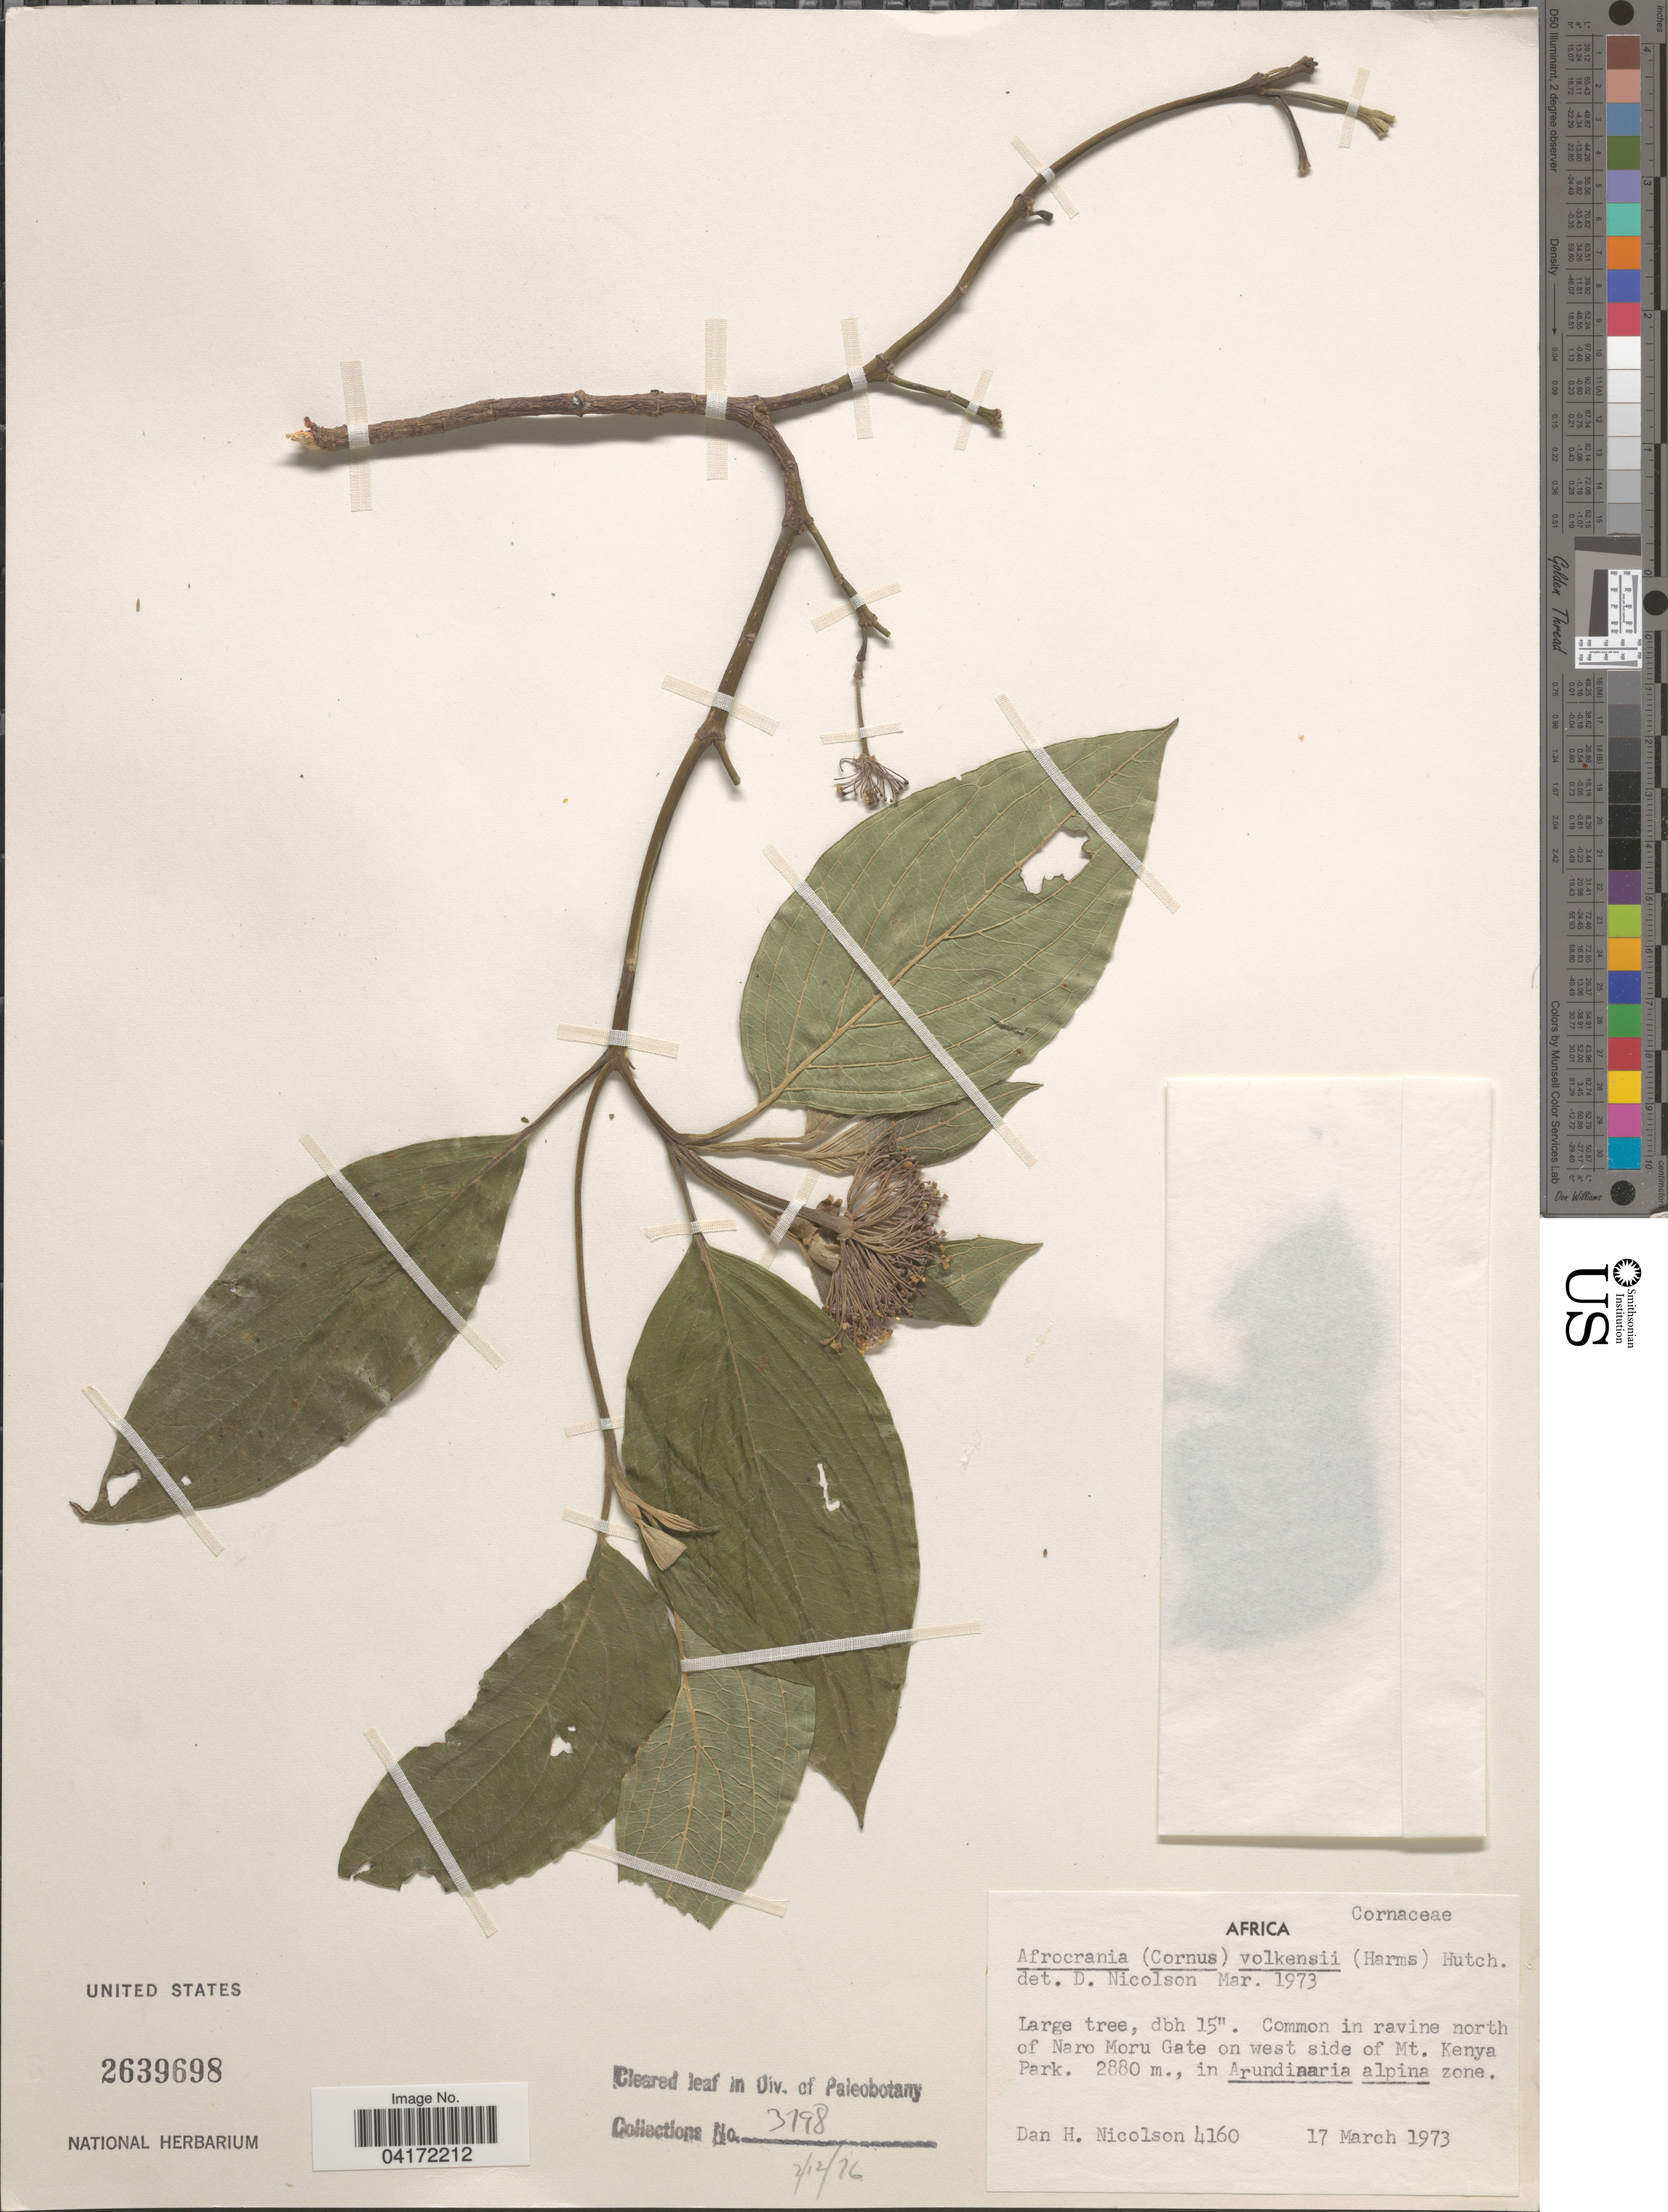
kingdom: Plantae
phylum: Tracheophyta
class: Magnoliopsida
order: Cornales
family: Cornaceae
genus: Afrocrania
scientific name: Afrocrania volkensii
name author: (Harms) Hutch.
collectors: D. H. Nicolson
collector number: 4160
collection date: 1973-03-17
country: Kenya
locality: Common in ravine north of Naro Moru Gate on west side of Mt. Kenya Park.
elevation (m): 2880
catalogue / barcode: US 2639698